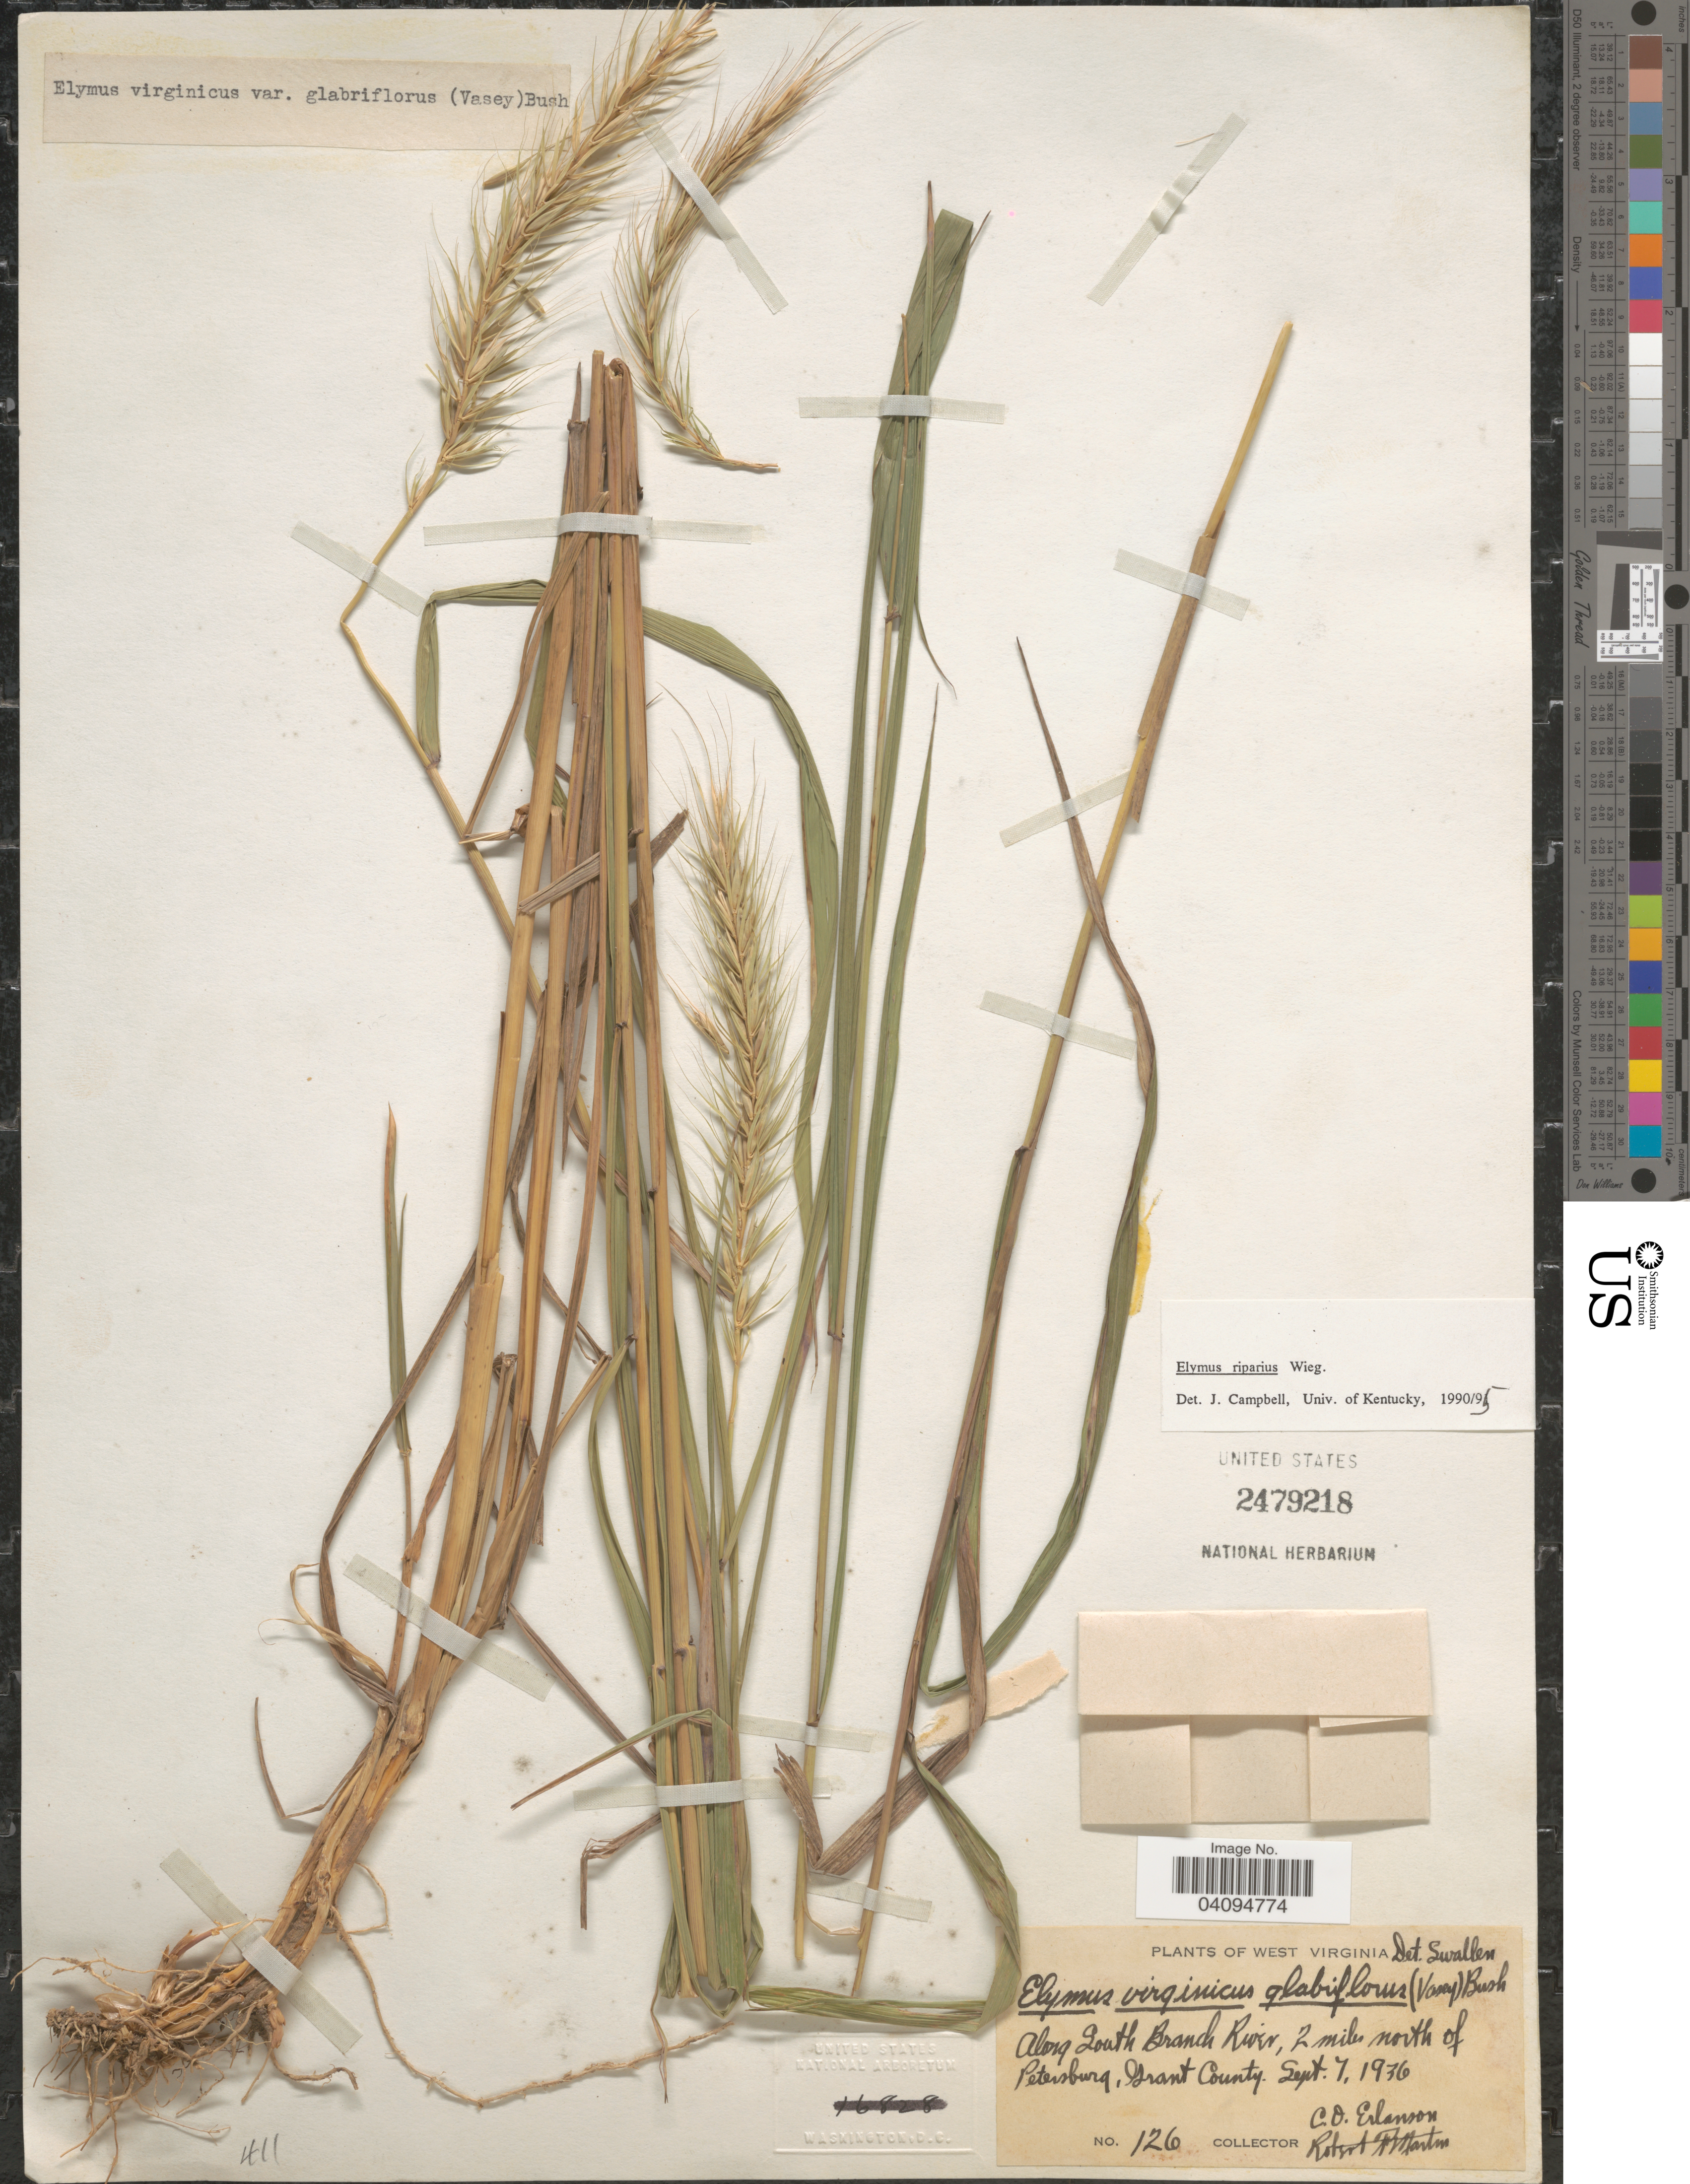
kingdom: Plantae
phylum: Tracheophyta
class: Liliopsida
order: Poales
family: Poaceae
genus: Elymus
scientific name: Elymus riparius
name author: Wiegand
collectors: C. O. Erlanson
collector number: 126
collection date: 1936-09-07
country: United States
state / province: West Virginia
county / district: Grant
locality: Along South Branch River, 2 miles north of Petersburg, Grant County.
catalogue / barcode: US 2479218